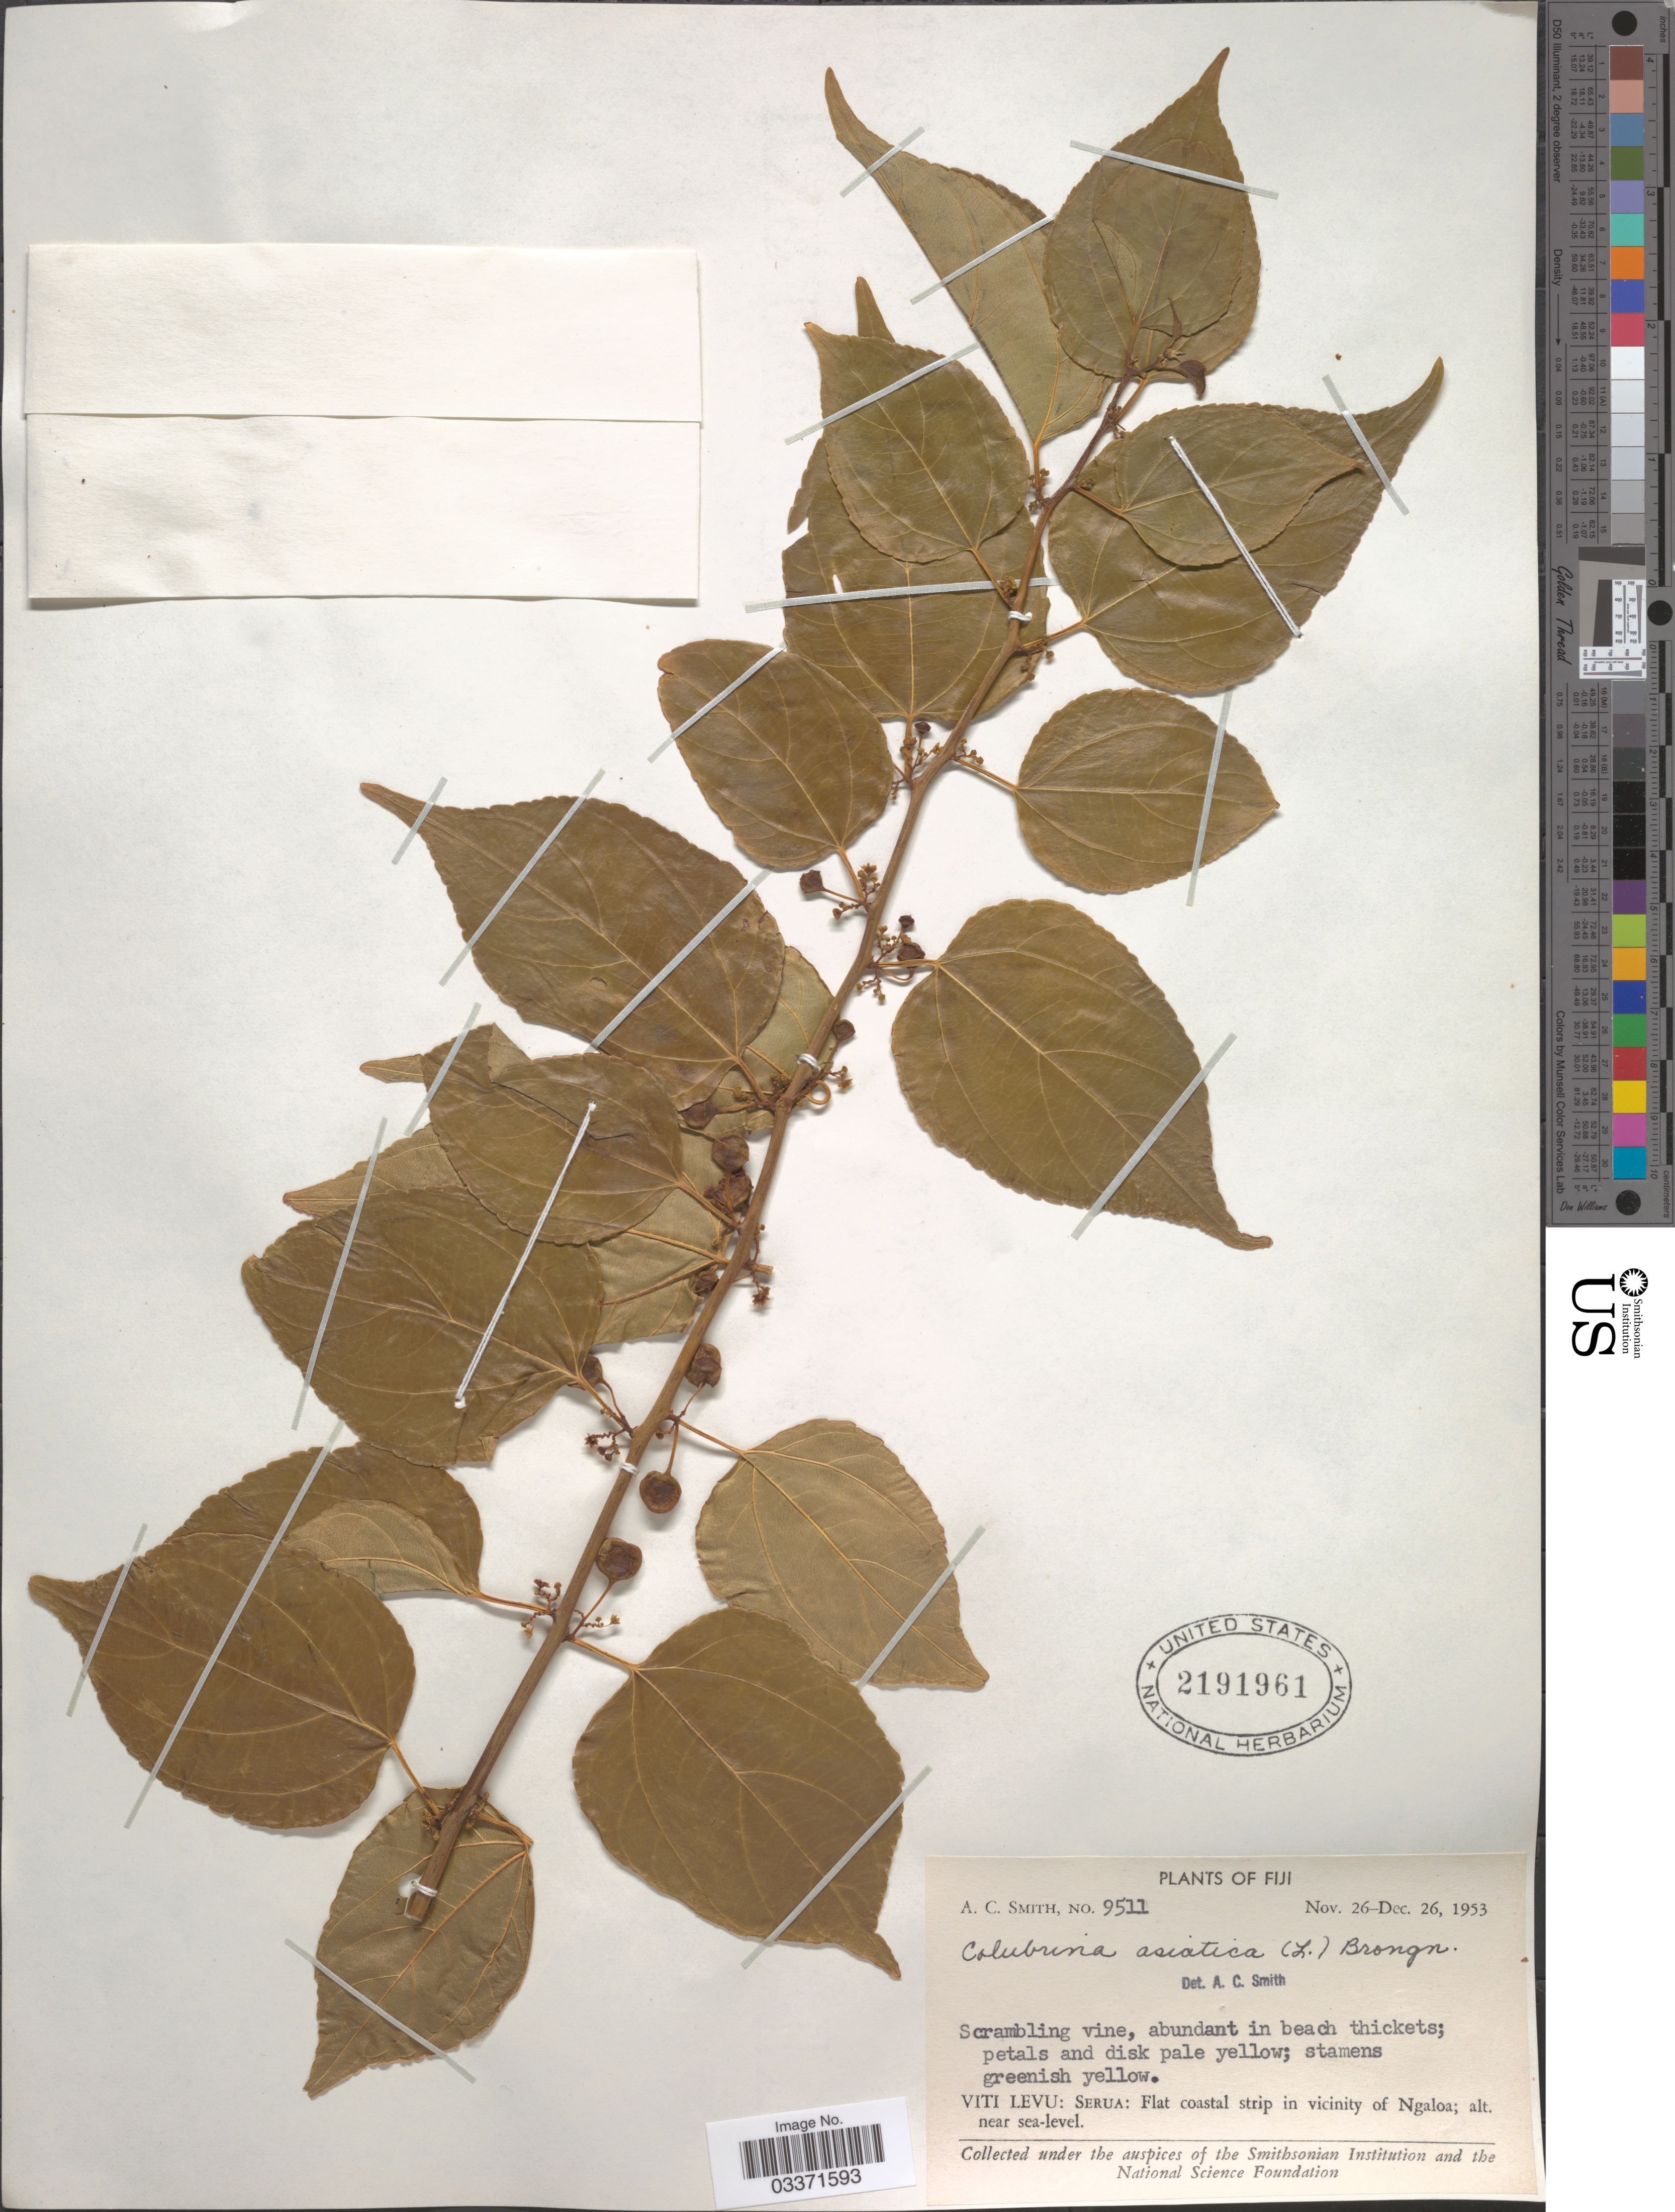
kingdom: Plantae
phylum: Tracheophyta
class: Magnoliopsida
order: Rosales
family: Rhamnaceae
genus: Colubrina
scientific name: Colubrina asiatica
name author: (L.) Brongn.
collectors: A. C. Smith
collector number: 9511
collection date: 1953-11-26/1953-12-26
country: Fiji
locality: Viti Levu: Serua: Flat coastal strip in vicinity of Ngaloa.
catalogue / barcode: US 2191961